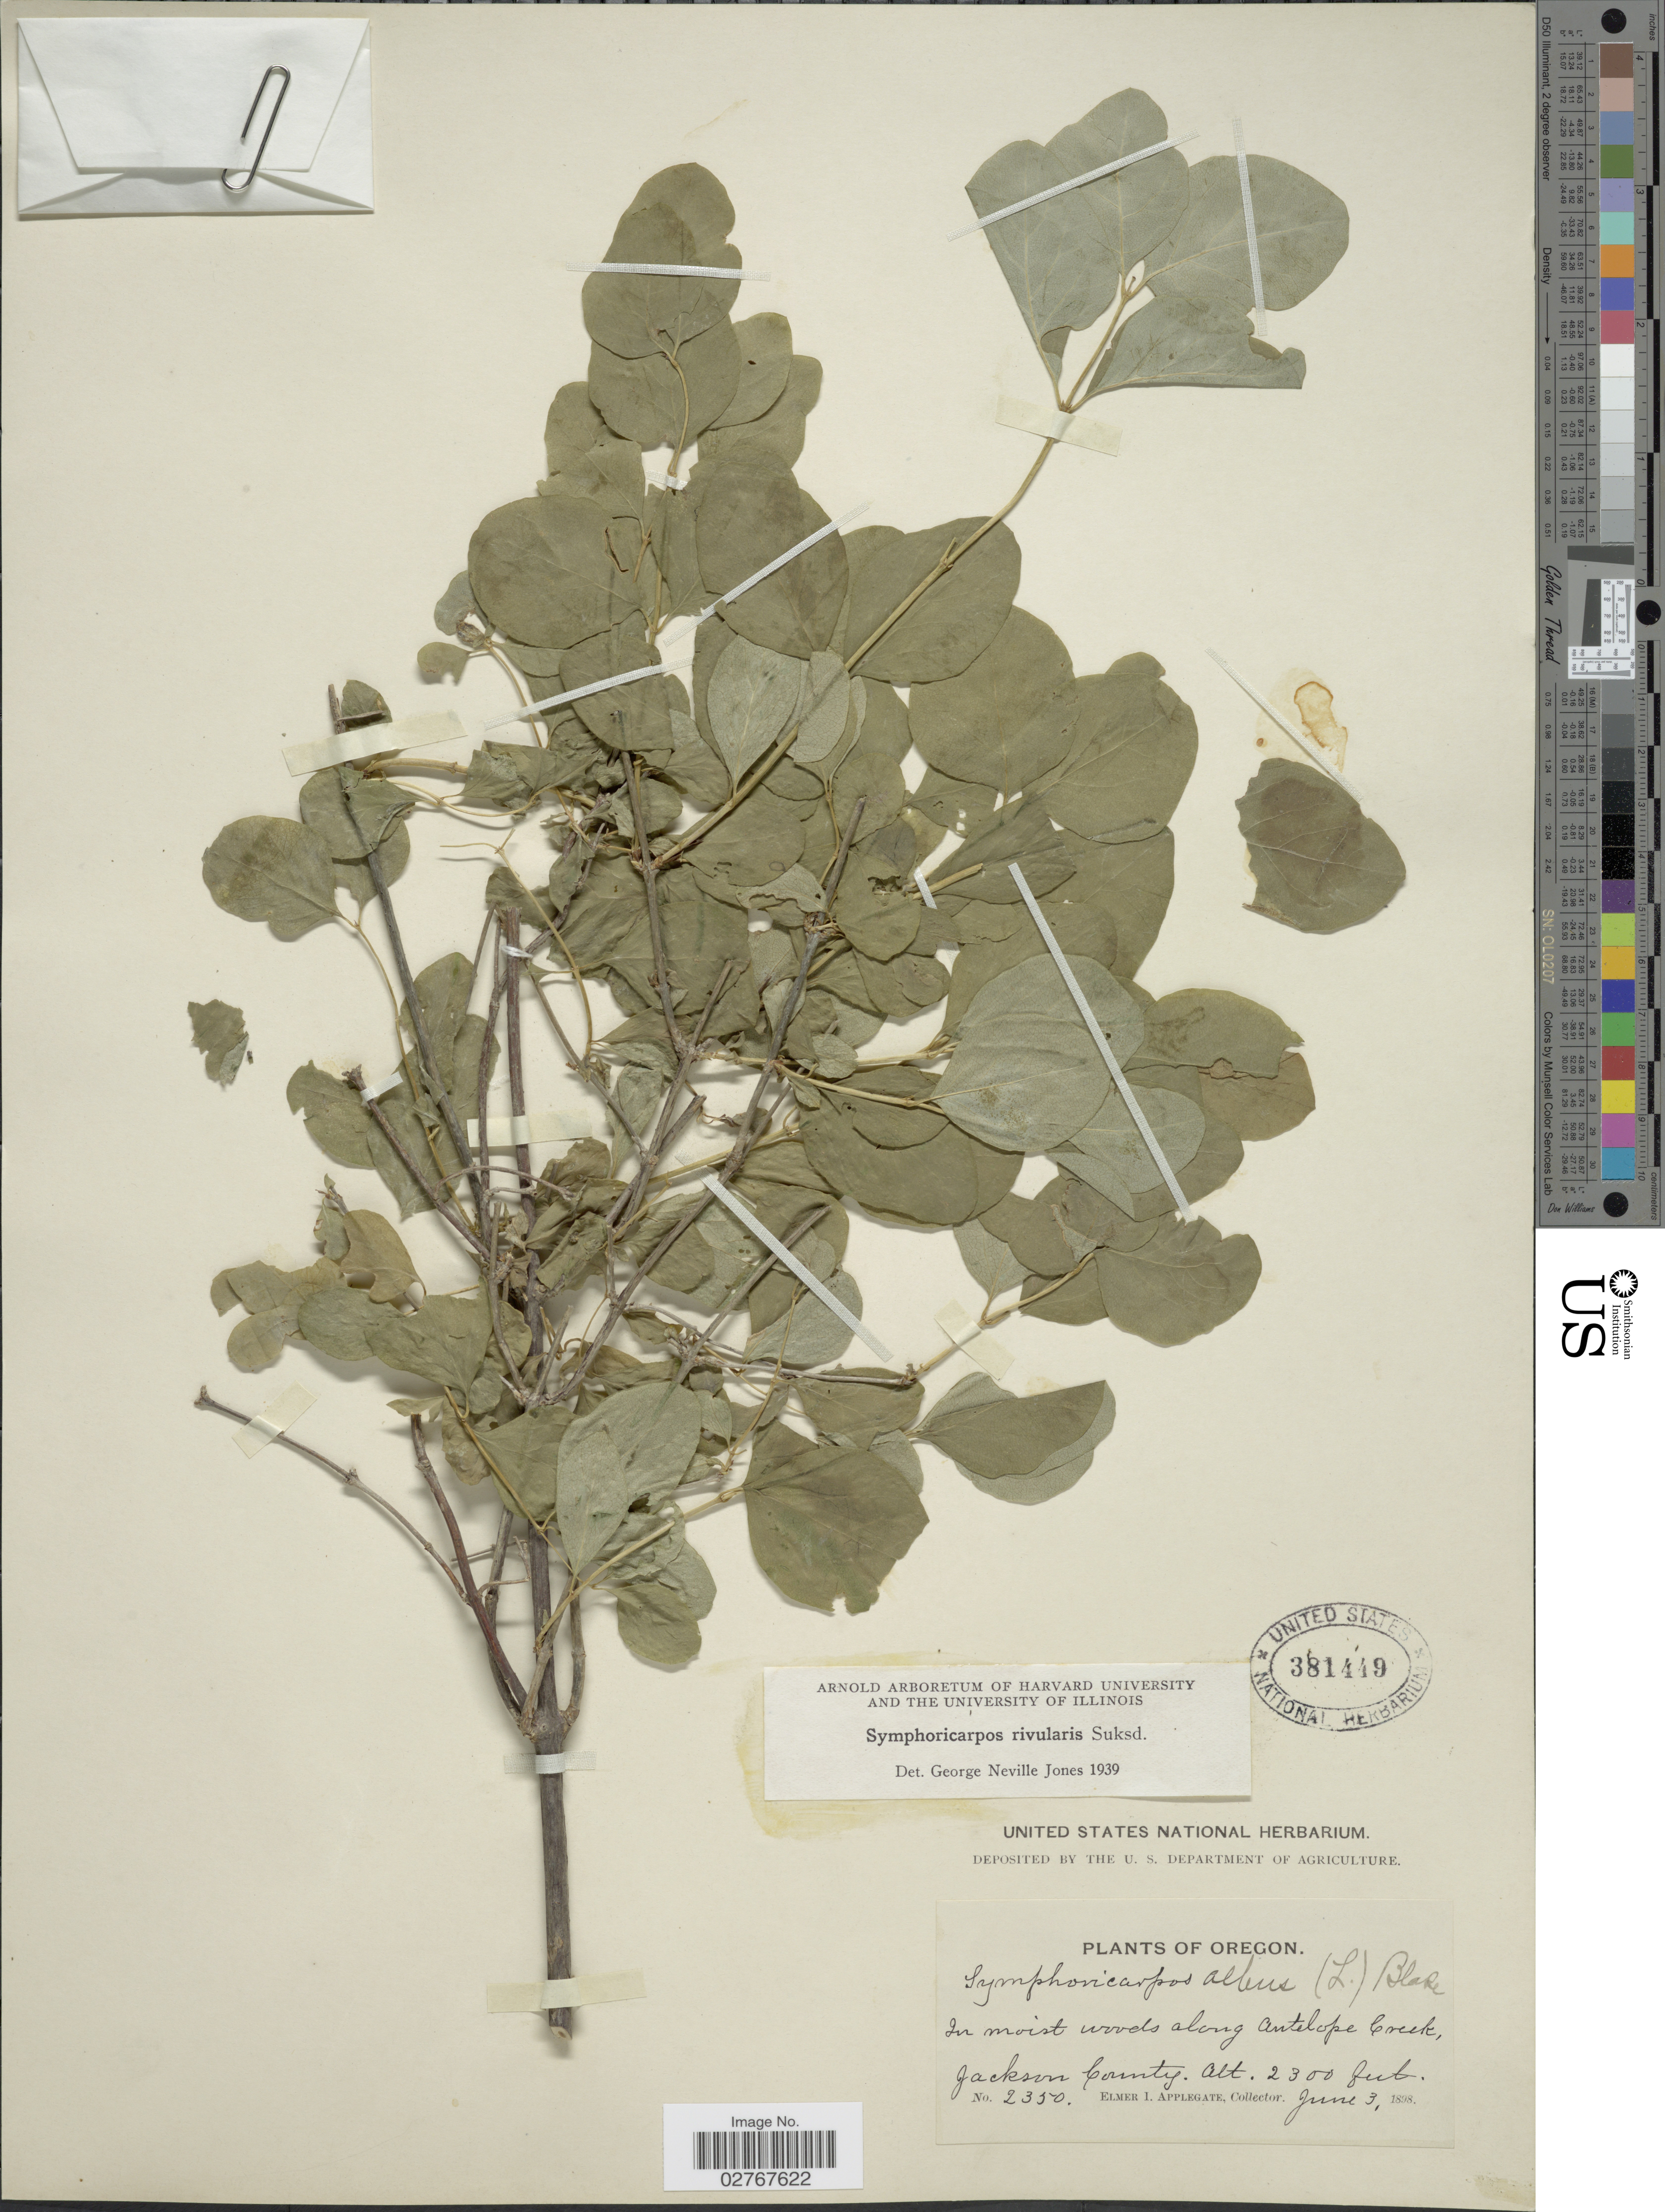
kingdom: Plantae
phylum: Tracheophyta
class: Magnoliopsida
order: Dipsacales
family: Caprifoliaceae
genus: Symphoricarpos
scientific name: Symphoricarpos rivularis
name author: Suksd.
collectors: E. I. Applegate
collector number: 2350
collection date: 1898-06-03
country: United States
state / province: Oregon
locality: In moist woods along Antelope Creek, Jackson County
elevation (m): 701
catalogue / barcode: US 381449